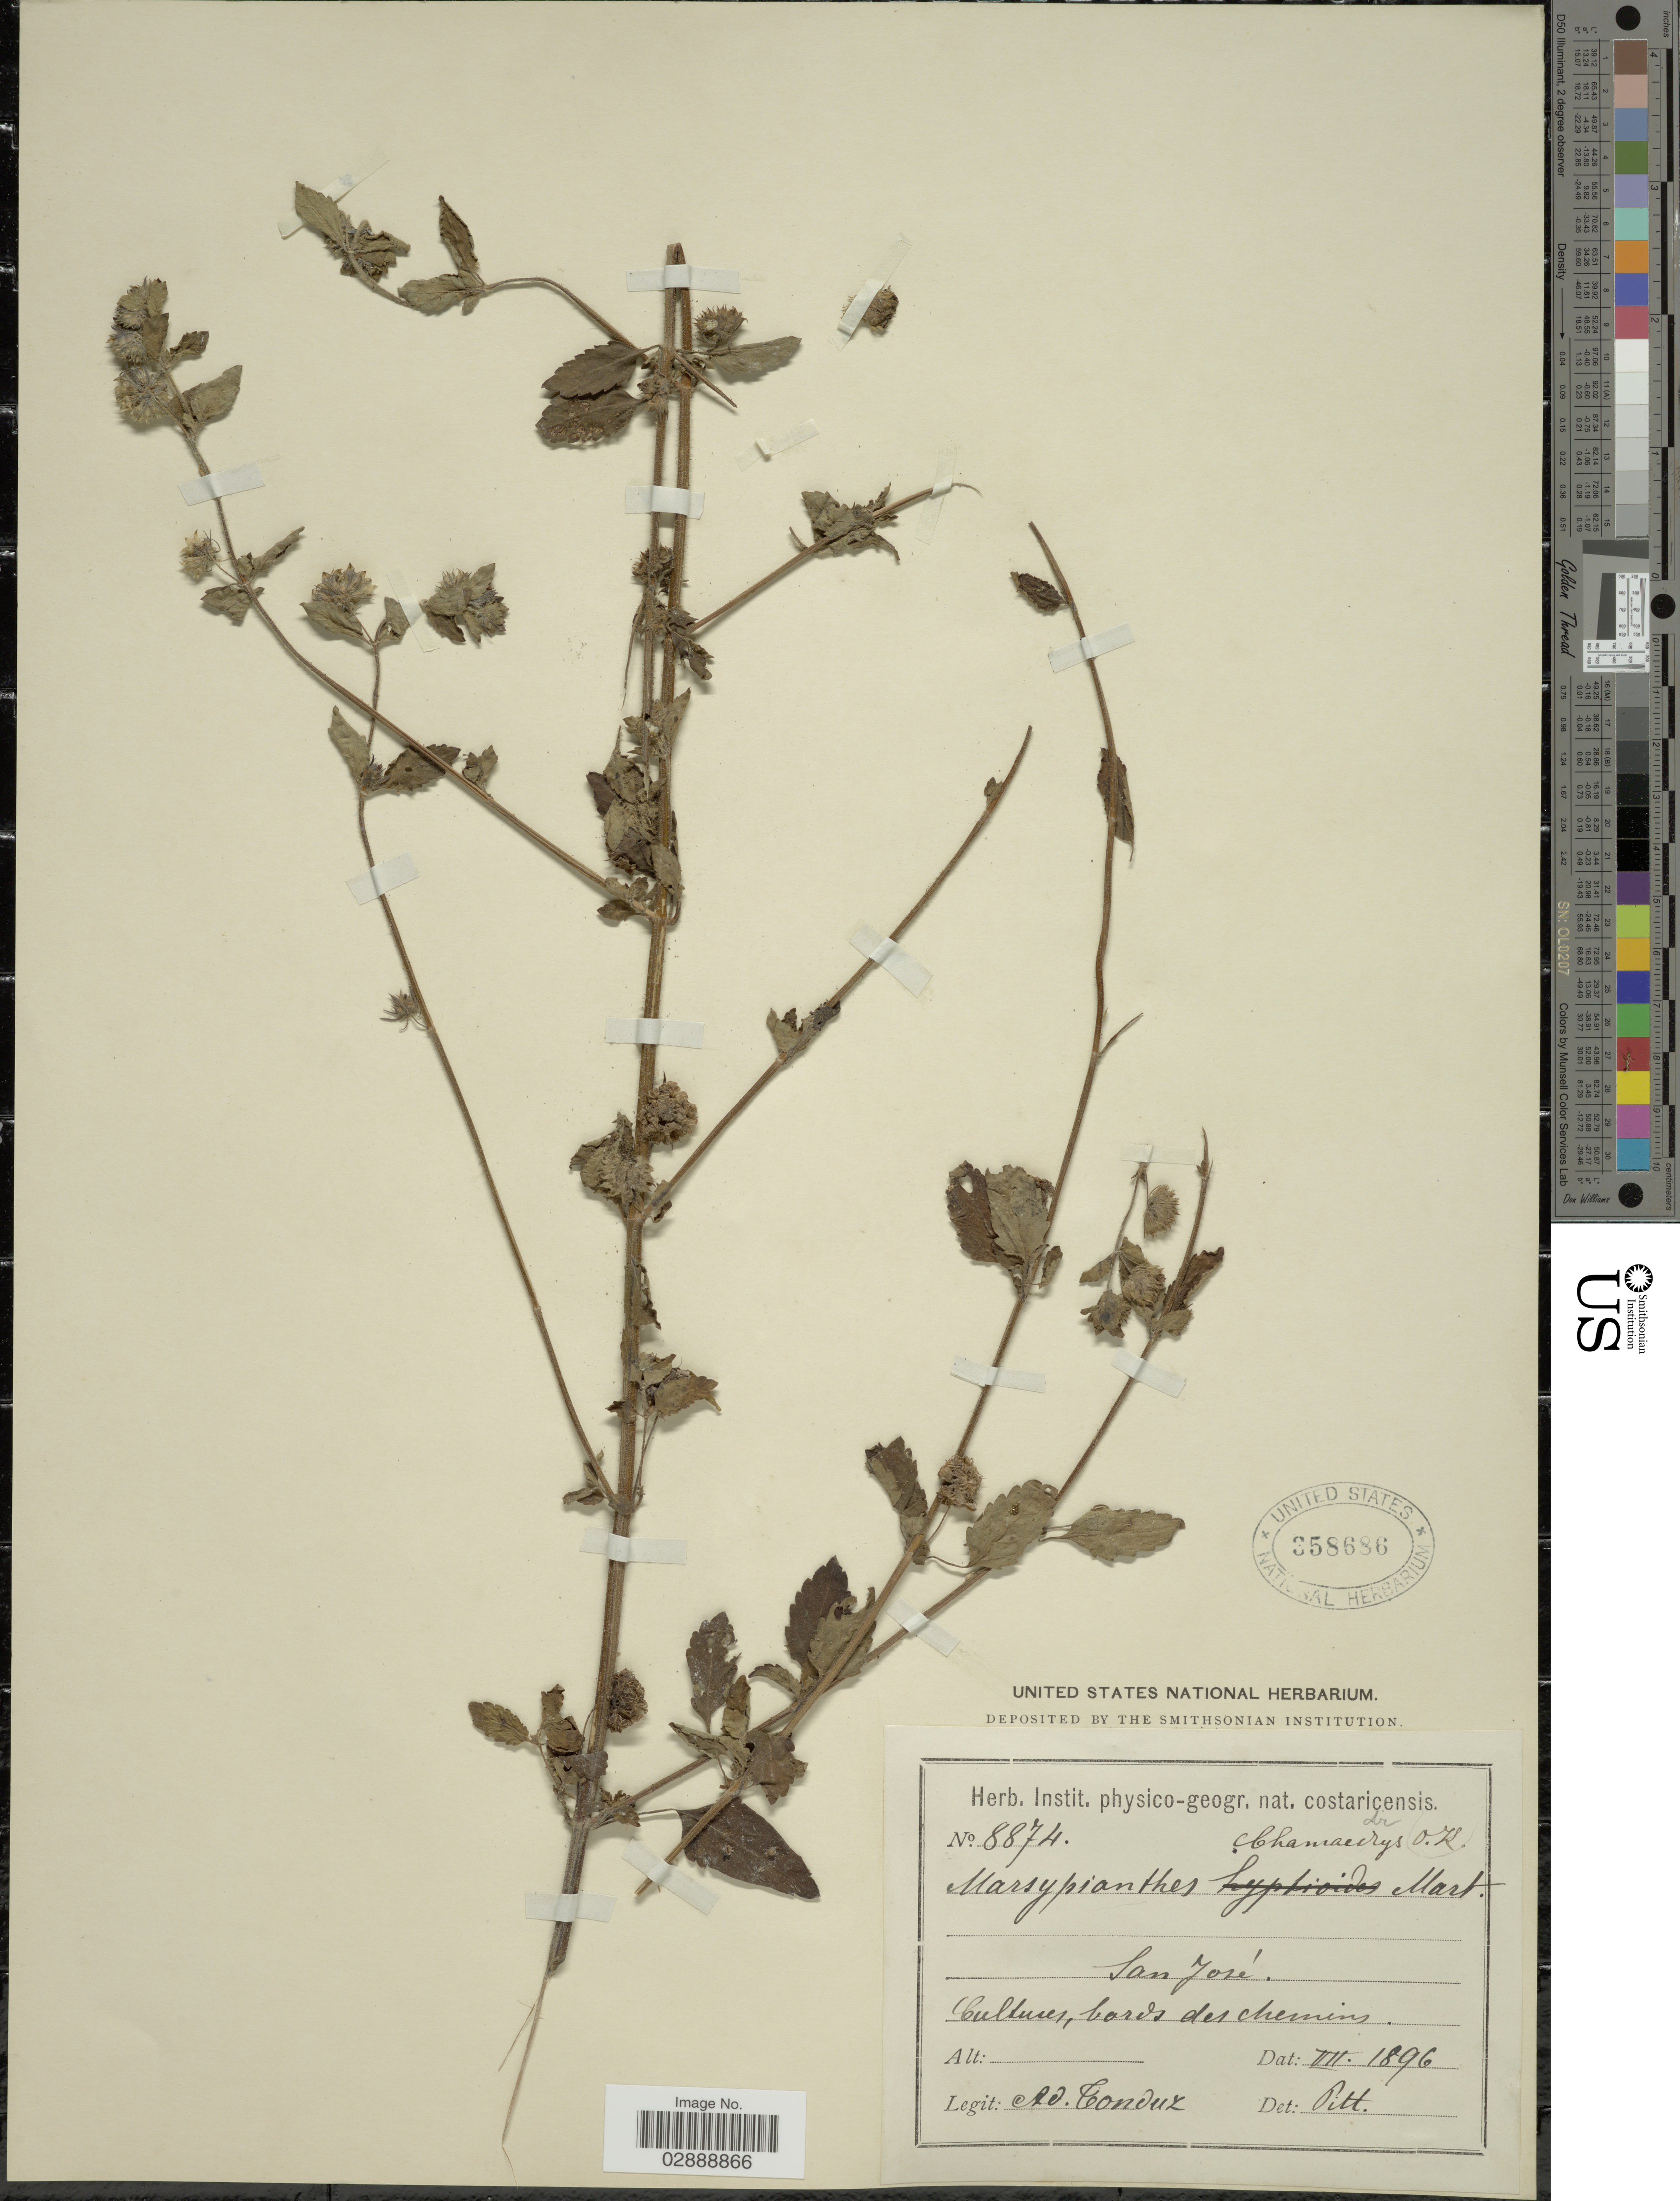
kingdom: Plantae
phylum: Tracheophyta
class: Magnoliopsida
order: Lamiales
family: Lamiaceae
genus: Marsypianthes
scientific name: Marsypianthes chamaedrys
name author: (Vahl) Kuntze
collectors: A. Tonduz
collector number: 8874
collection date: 1896-07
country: Costa Rica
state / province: San José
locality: Cultures, bords des chemins.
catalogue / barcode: US 358686